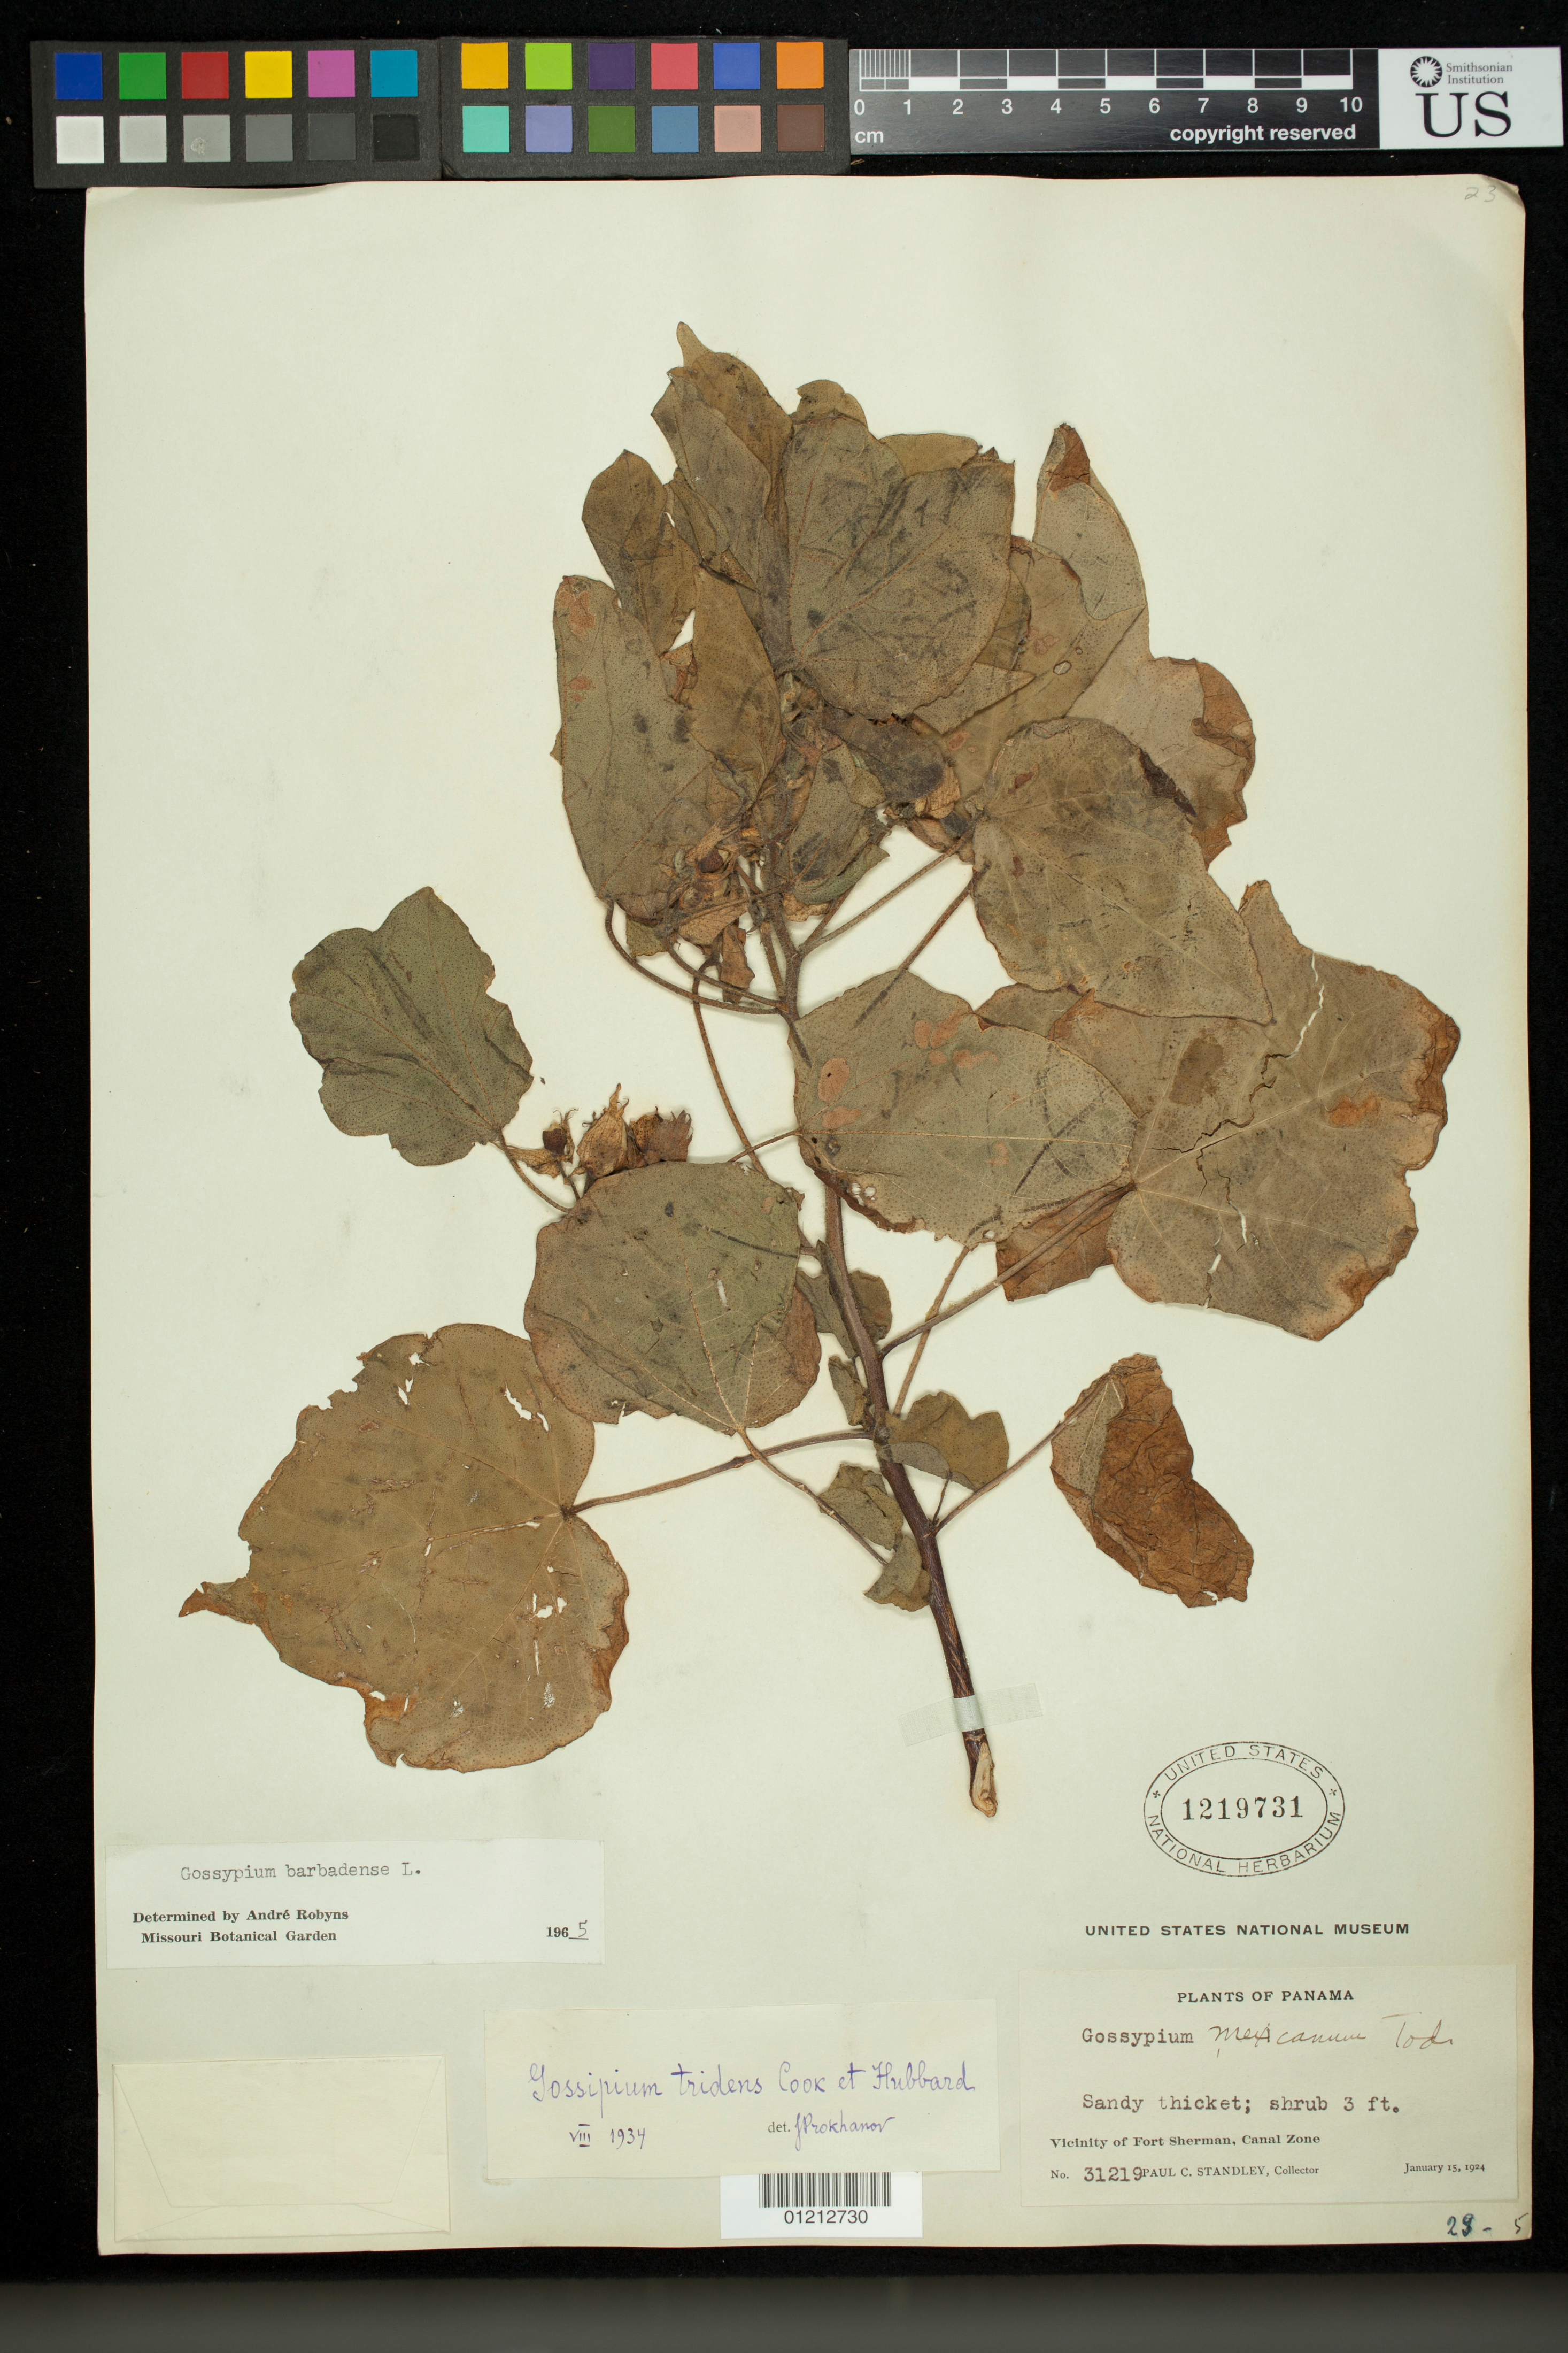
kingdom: Plantae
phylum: Tracheophyta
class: Magnoliopsida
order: Malvales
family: Malvaceae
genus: Gossypium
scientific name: Gossypium barbadense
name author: L.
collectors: P. C. Standley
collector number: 31219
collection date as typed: Jan 15 1924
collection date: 1924-01-15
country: Panama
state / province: Colón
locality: Vicinity of Fort Sherman, Canal Zone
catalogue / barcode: US 1219731